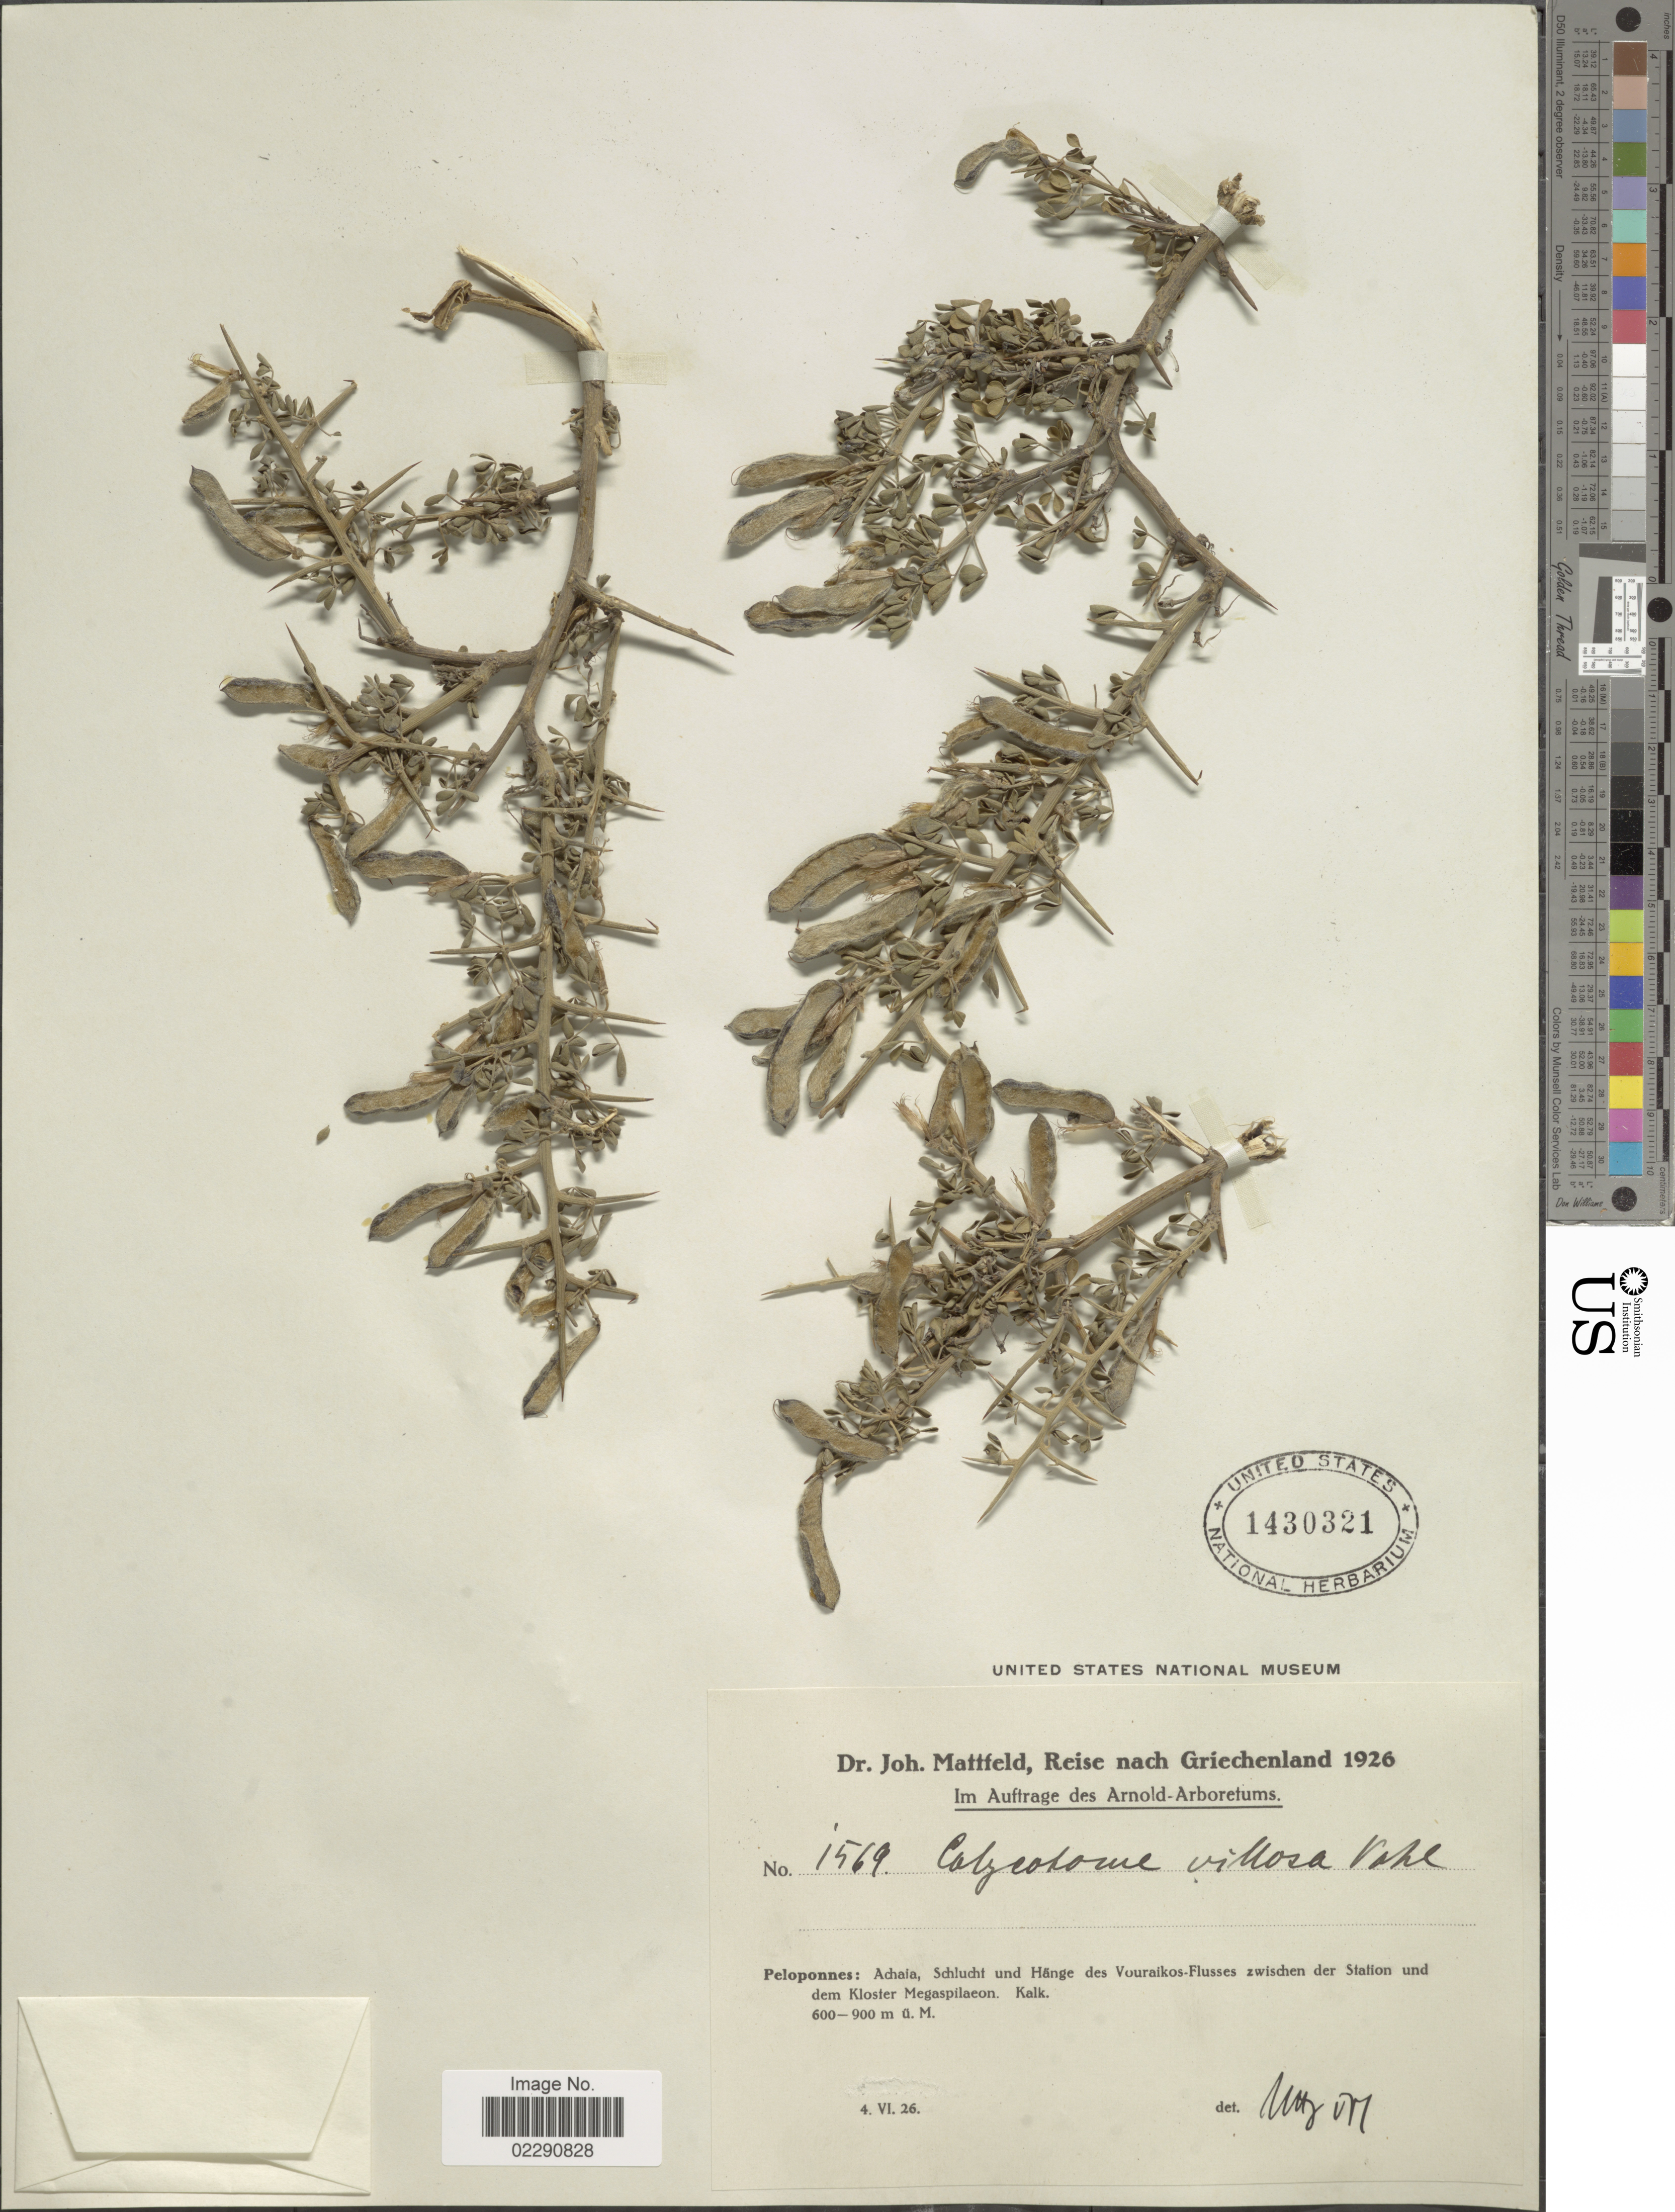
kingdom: Plantae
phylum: Tracheophyta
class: Magnoliopsida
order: Fabales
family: Fabaceae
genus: Calicotome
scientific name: Calicotome villosa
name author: (Poir.) Link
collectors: J. Mattfeld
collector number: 1569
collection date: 1926-06-04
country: Greece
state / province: Peloponnese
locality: Griechenland, Achalia, schlucht und hange des Vouraikos-Flusses zwischen der Sttaion und dem Kloster Megaspilaeon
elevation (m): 600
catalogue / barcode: US 1430321